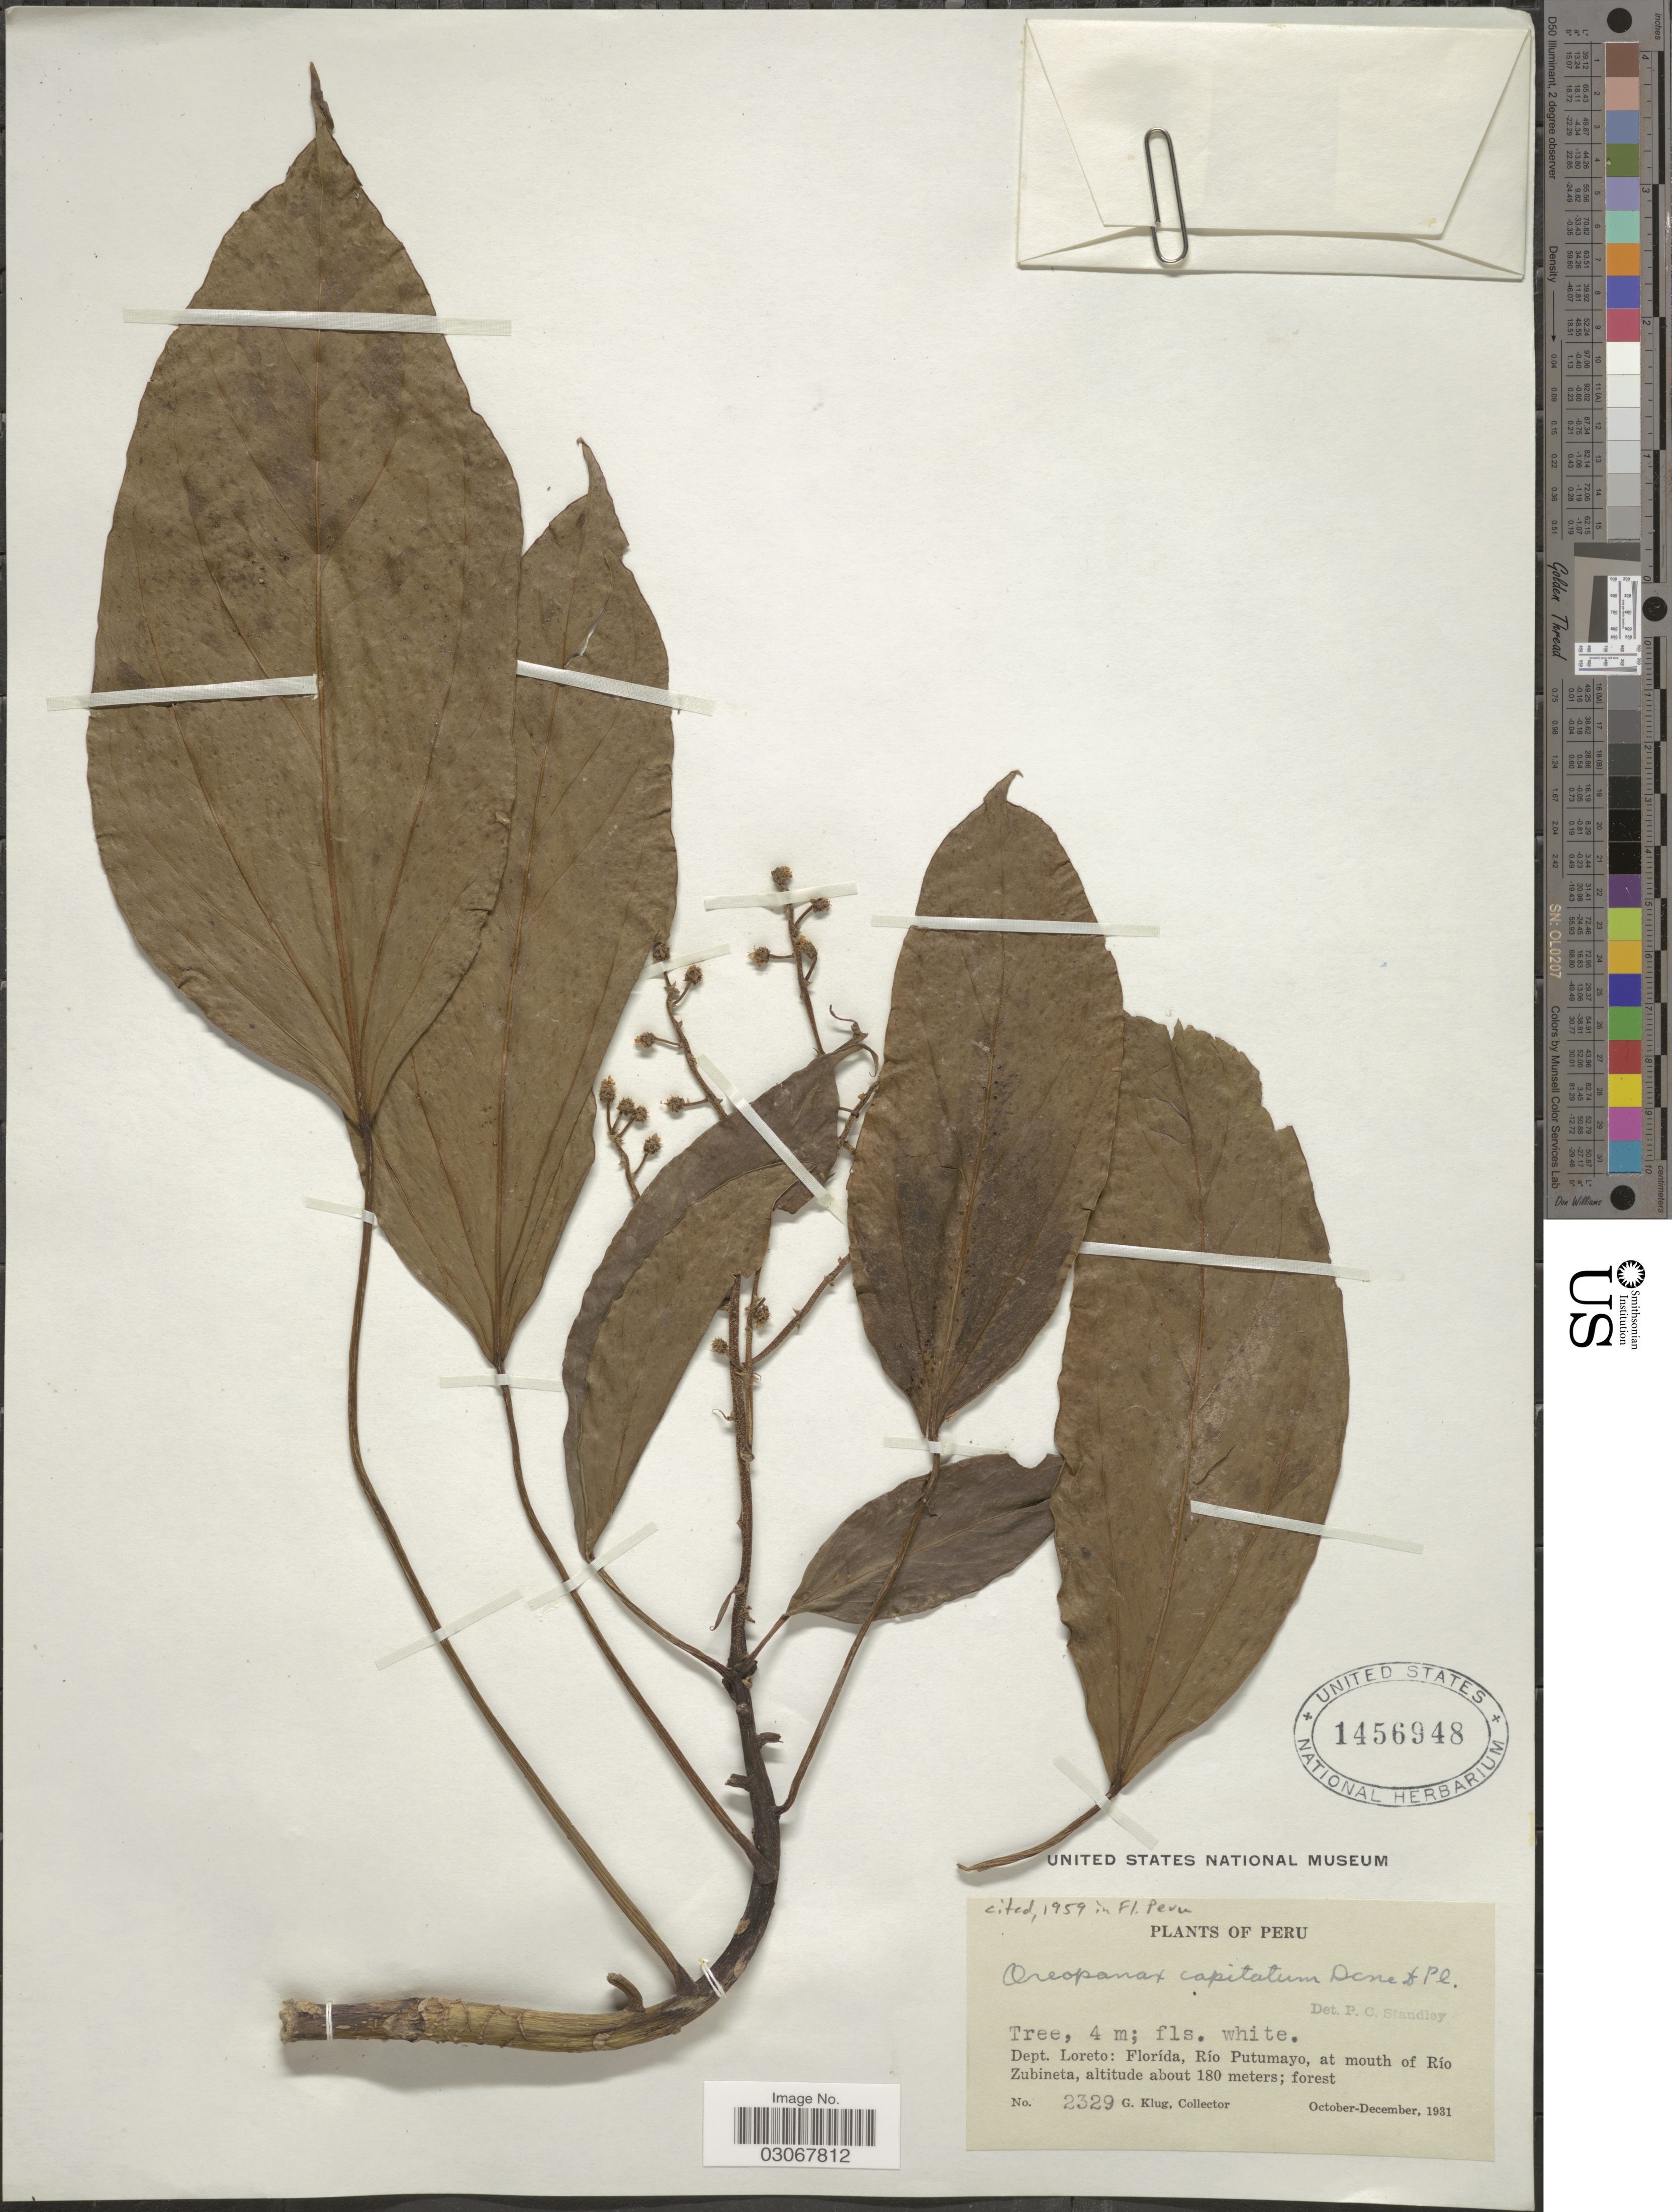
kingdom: Plantae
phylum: Tracheophyta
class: Magnoliopsida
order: Apiales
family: Araliaceae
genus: Oreopanax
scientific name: Oreopanax capitatus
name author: (Jacq.) Decne. & Planch.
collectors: G. Klug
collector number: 2329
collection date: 1931-10/1931-12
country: Peru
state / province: Loreto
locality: Dept. Loreto: Florída, Río Putumayo, at mouth of Río Zubineta.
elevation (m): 180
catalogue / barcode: US 1456948